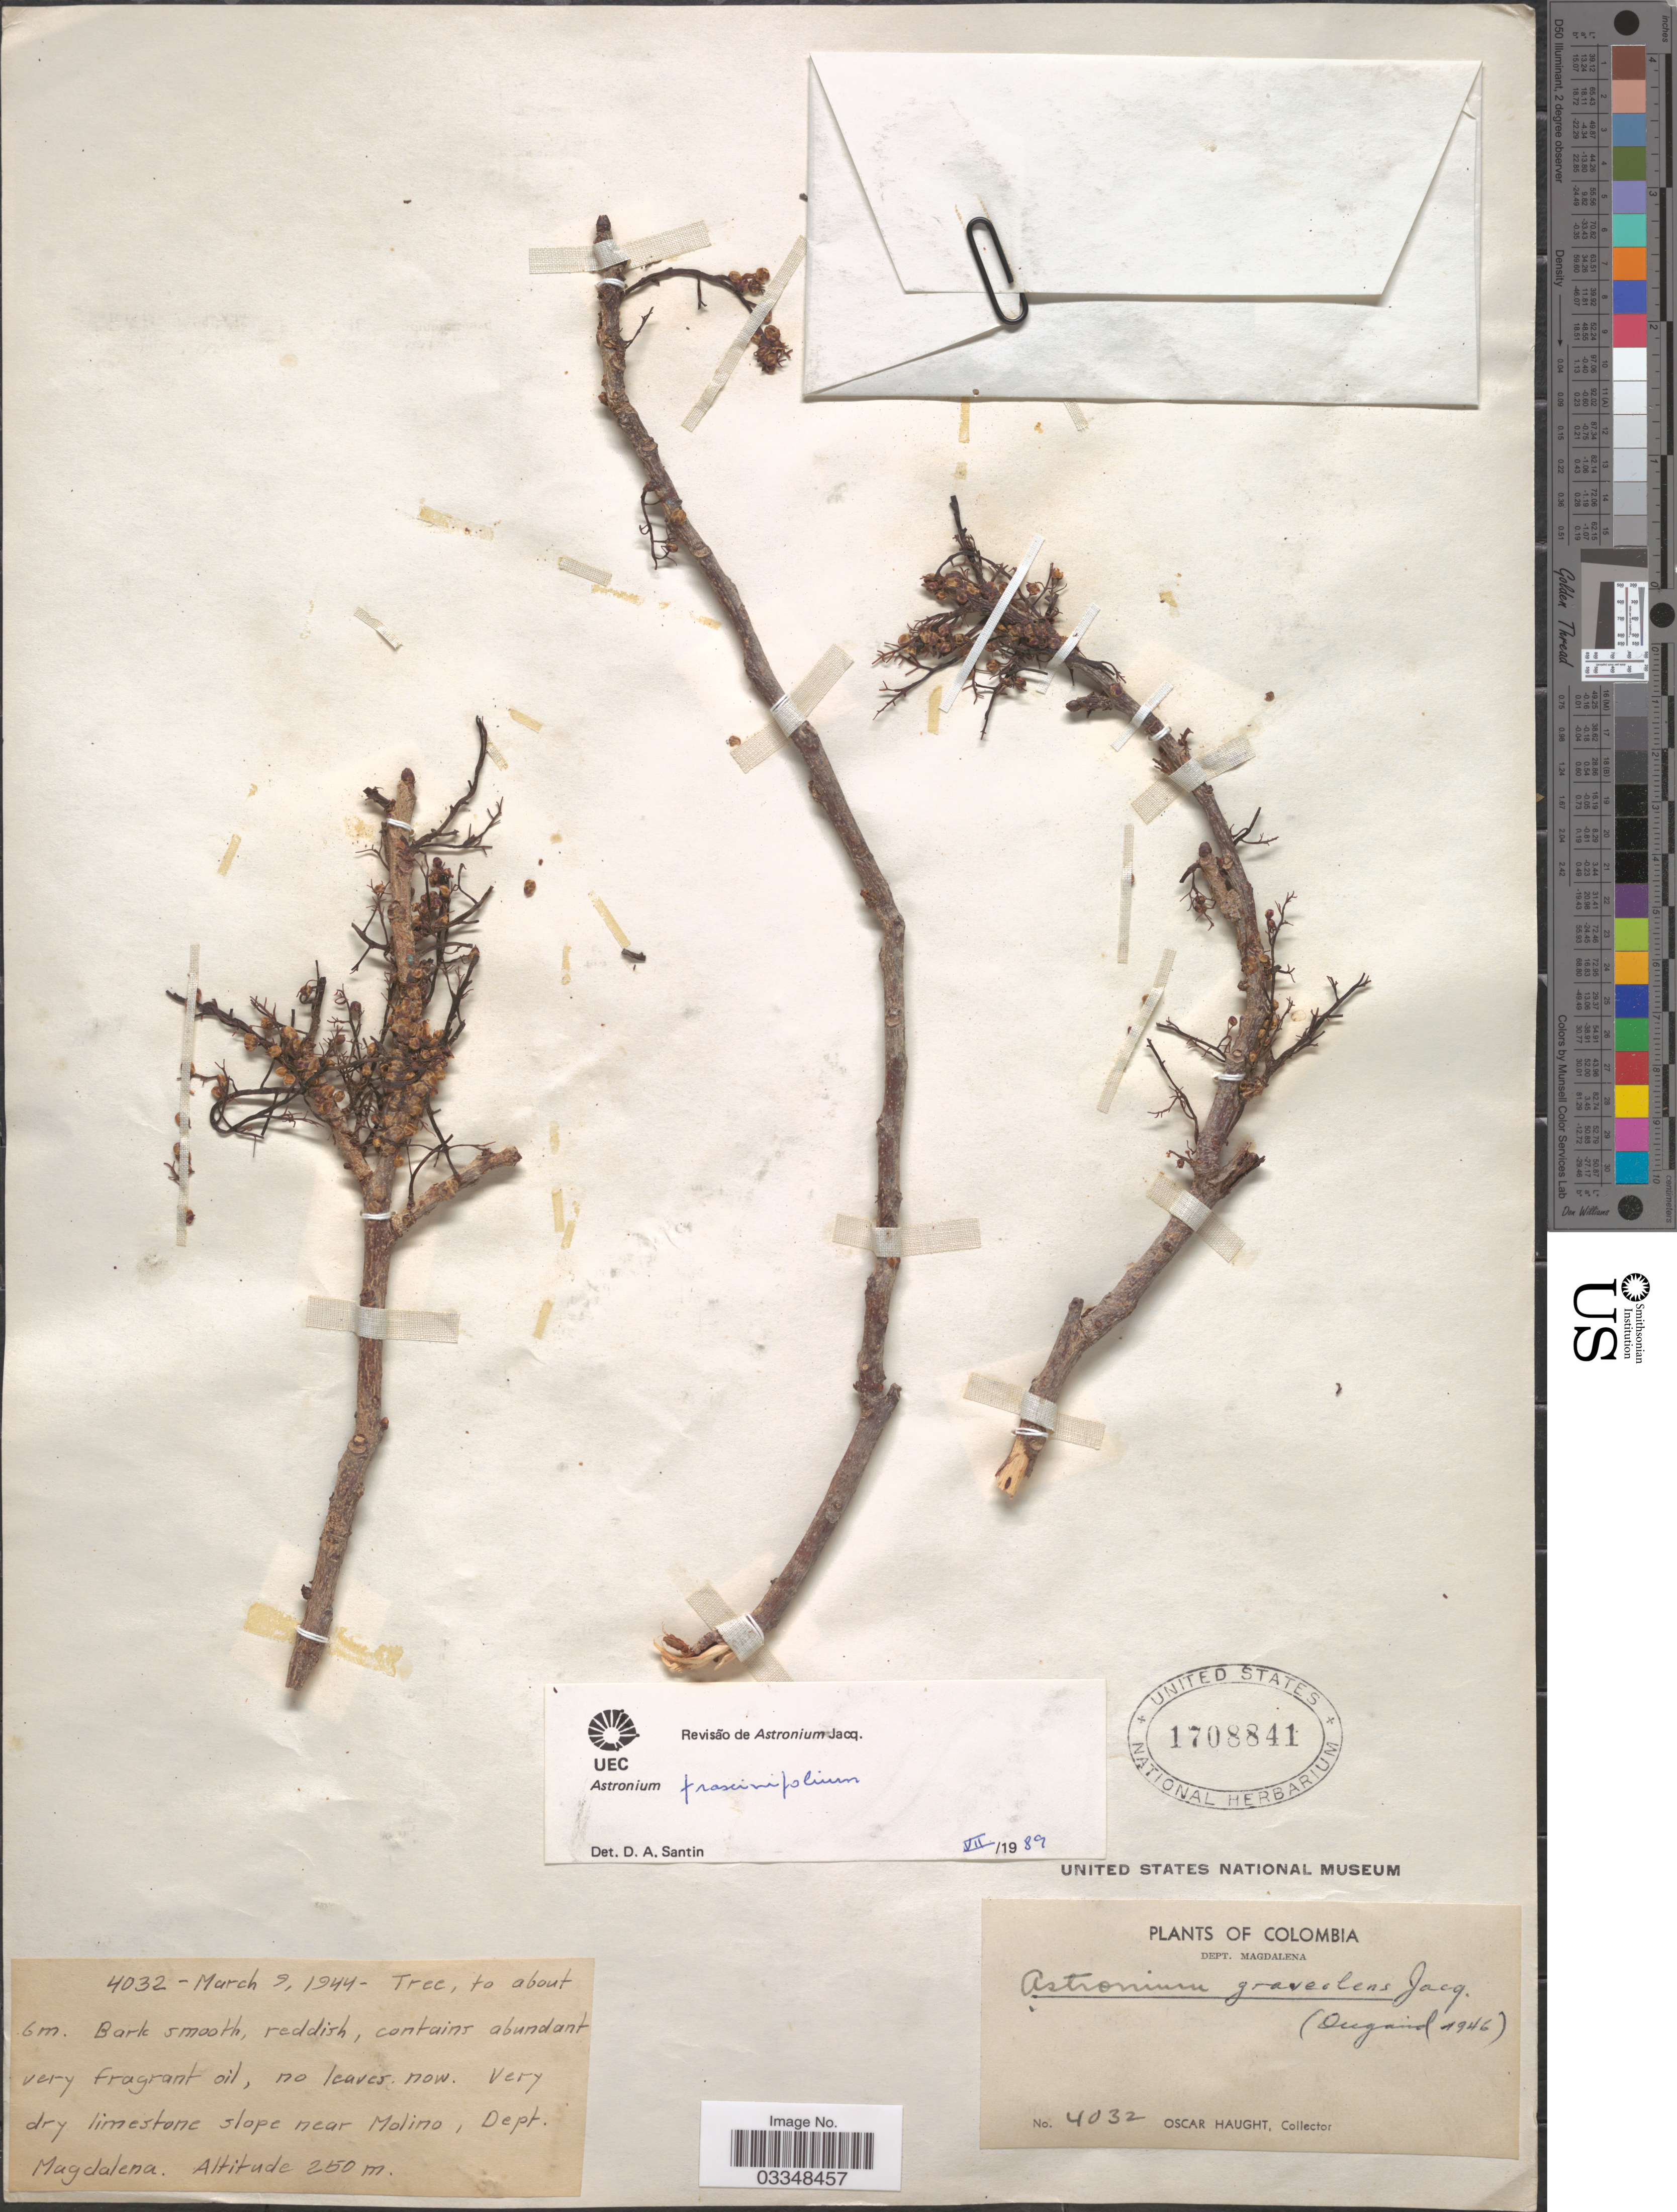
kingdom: Plantae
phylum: Tracheophyta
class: Magnoliopsida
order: Sapindales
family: Anacardiaceae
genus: Astronium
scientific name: Astronium fraxinifolium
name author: Schott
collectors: O. L. Haught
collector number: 4032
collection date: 1944-03-09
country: Colombia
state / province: Magdalena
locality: Very dry limestone slope near Molino, Dept. Magdalena.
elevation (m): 250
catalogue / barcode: US 1708841